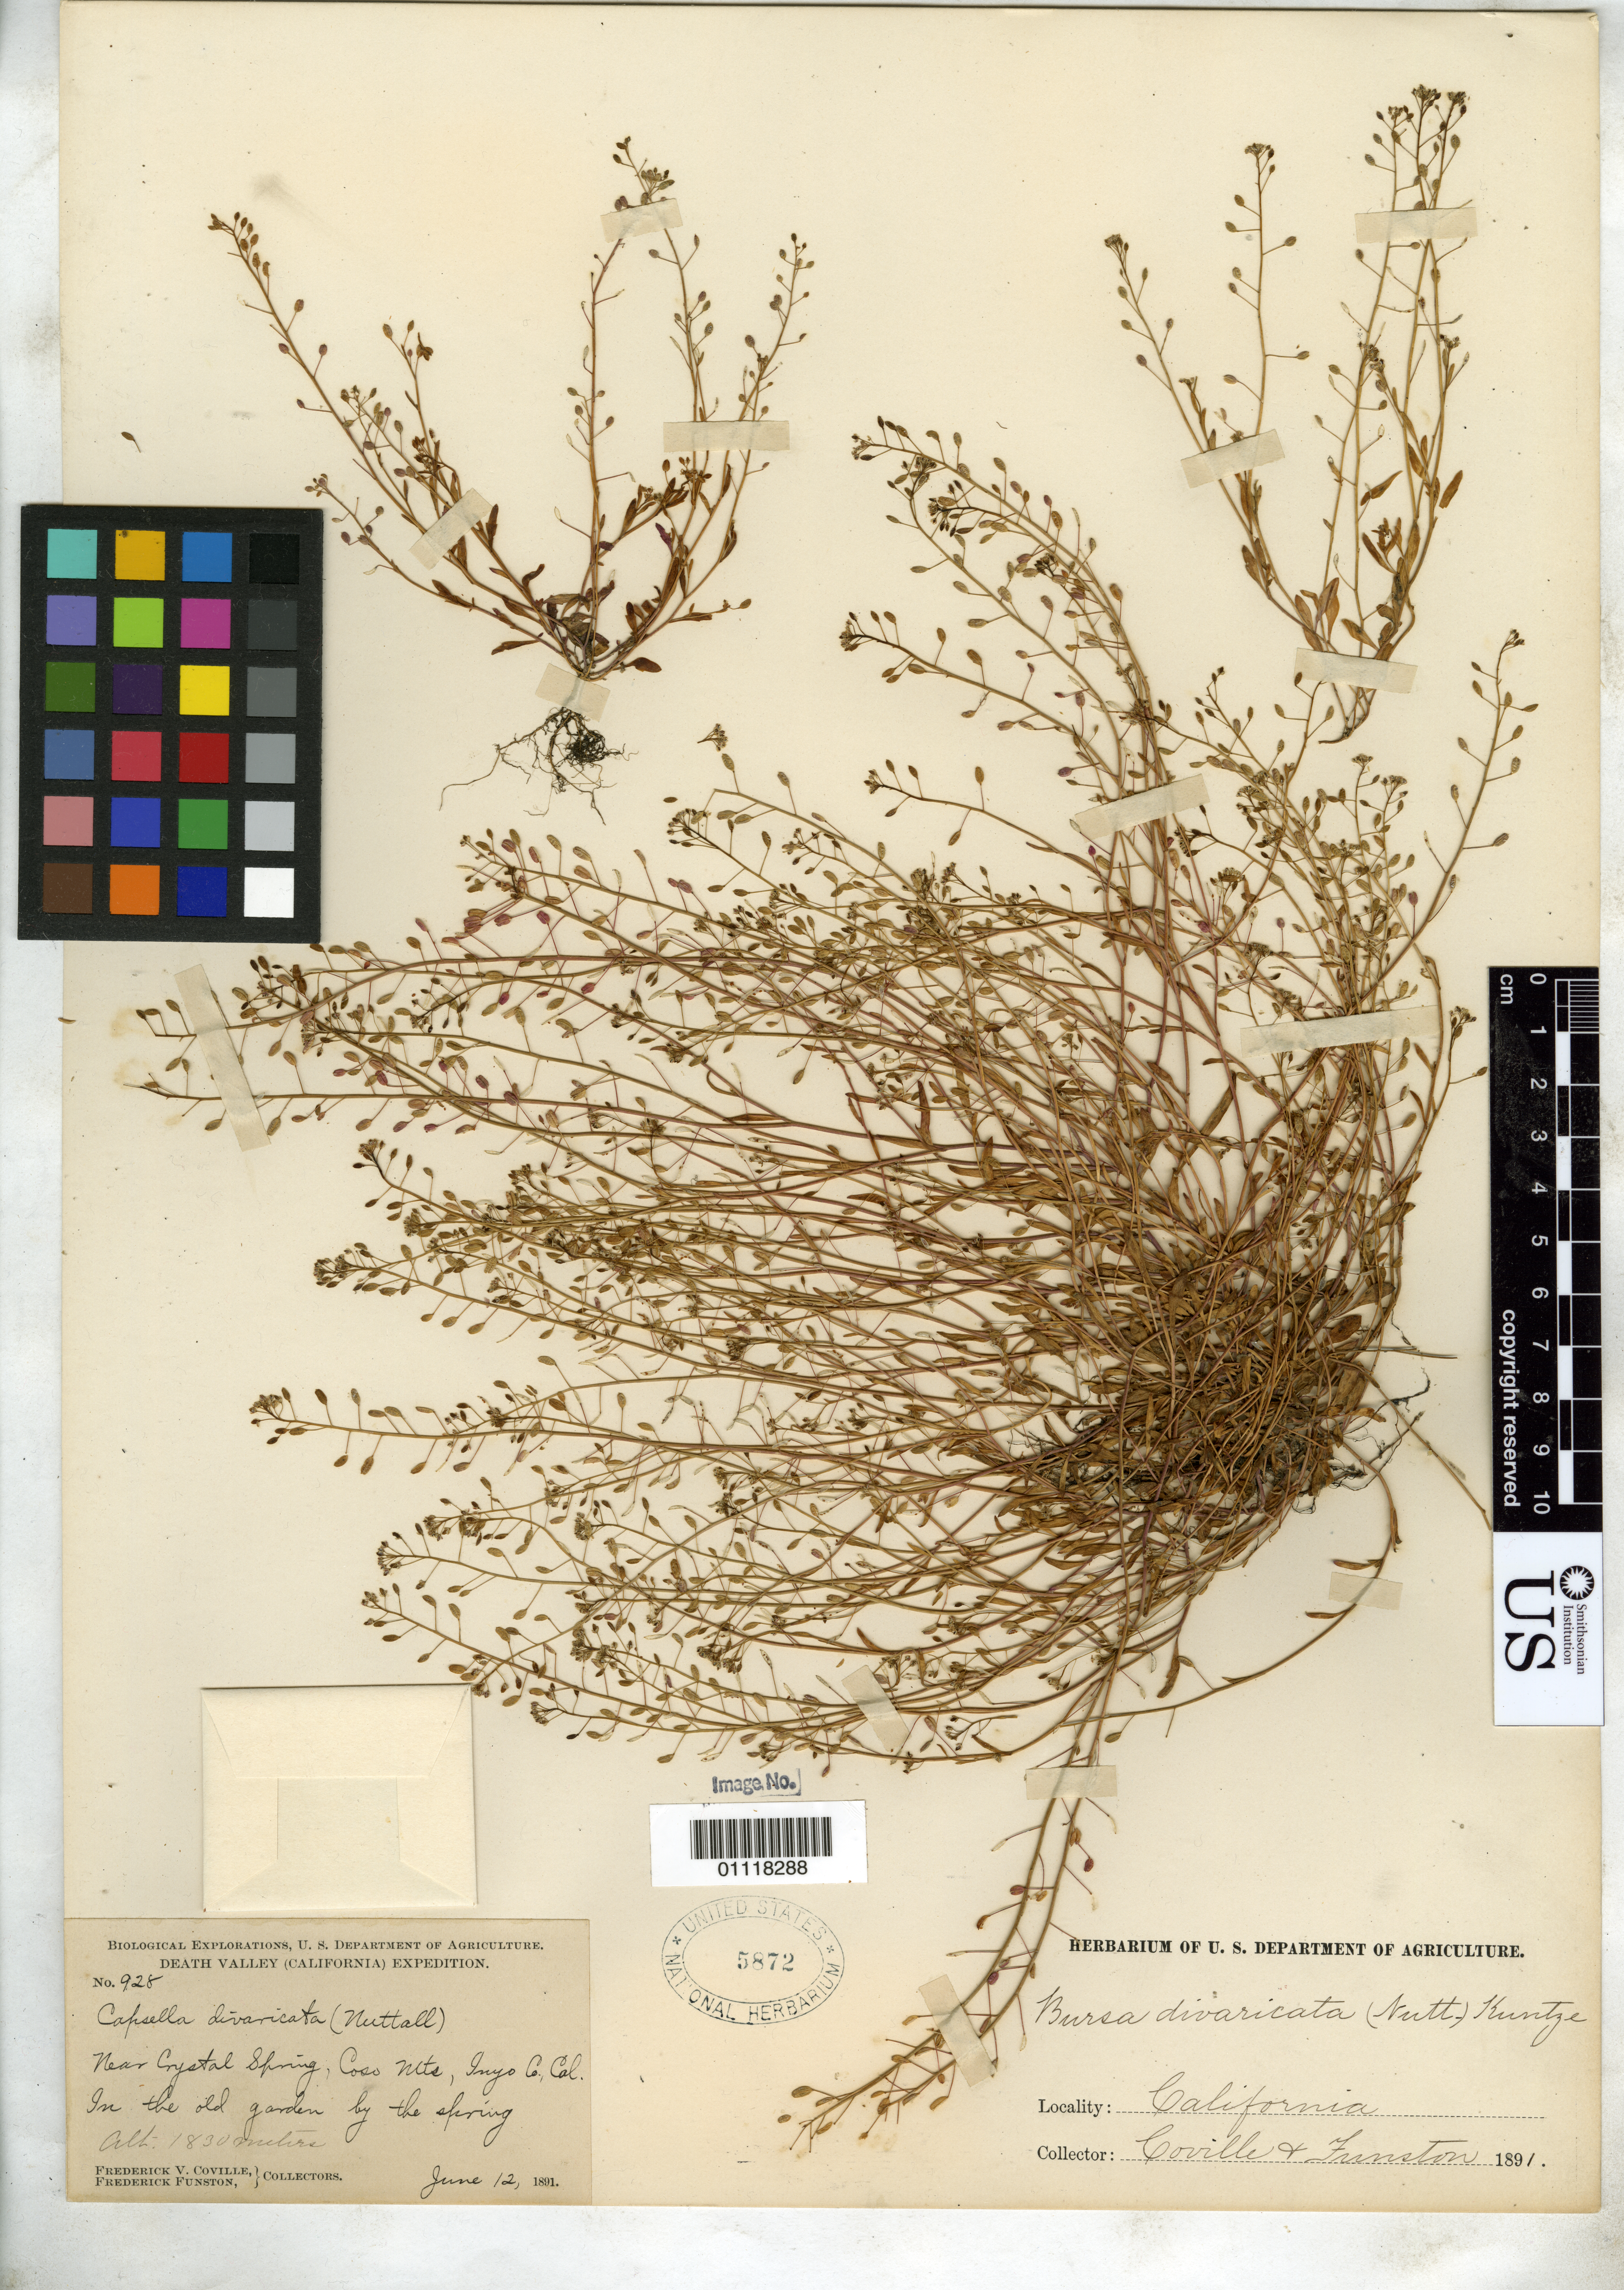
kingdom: Plantae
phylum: Tracheophyta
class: Magnoliopsida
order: Brassicales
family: Brassicaceae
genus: Hornungia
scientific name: Hornungia procumbens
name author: (L.) Hayek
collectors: F. V. Coville & F. Funston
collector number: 928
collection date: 1891-06-12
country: United States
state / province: California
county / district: Inyo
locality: Near Crystal Spring, Coso Mts., in the old garden by the spring.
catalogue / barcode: US 5872